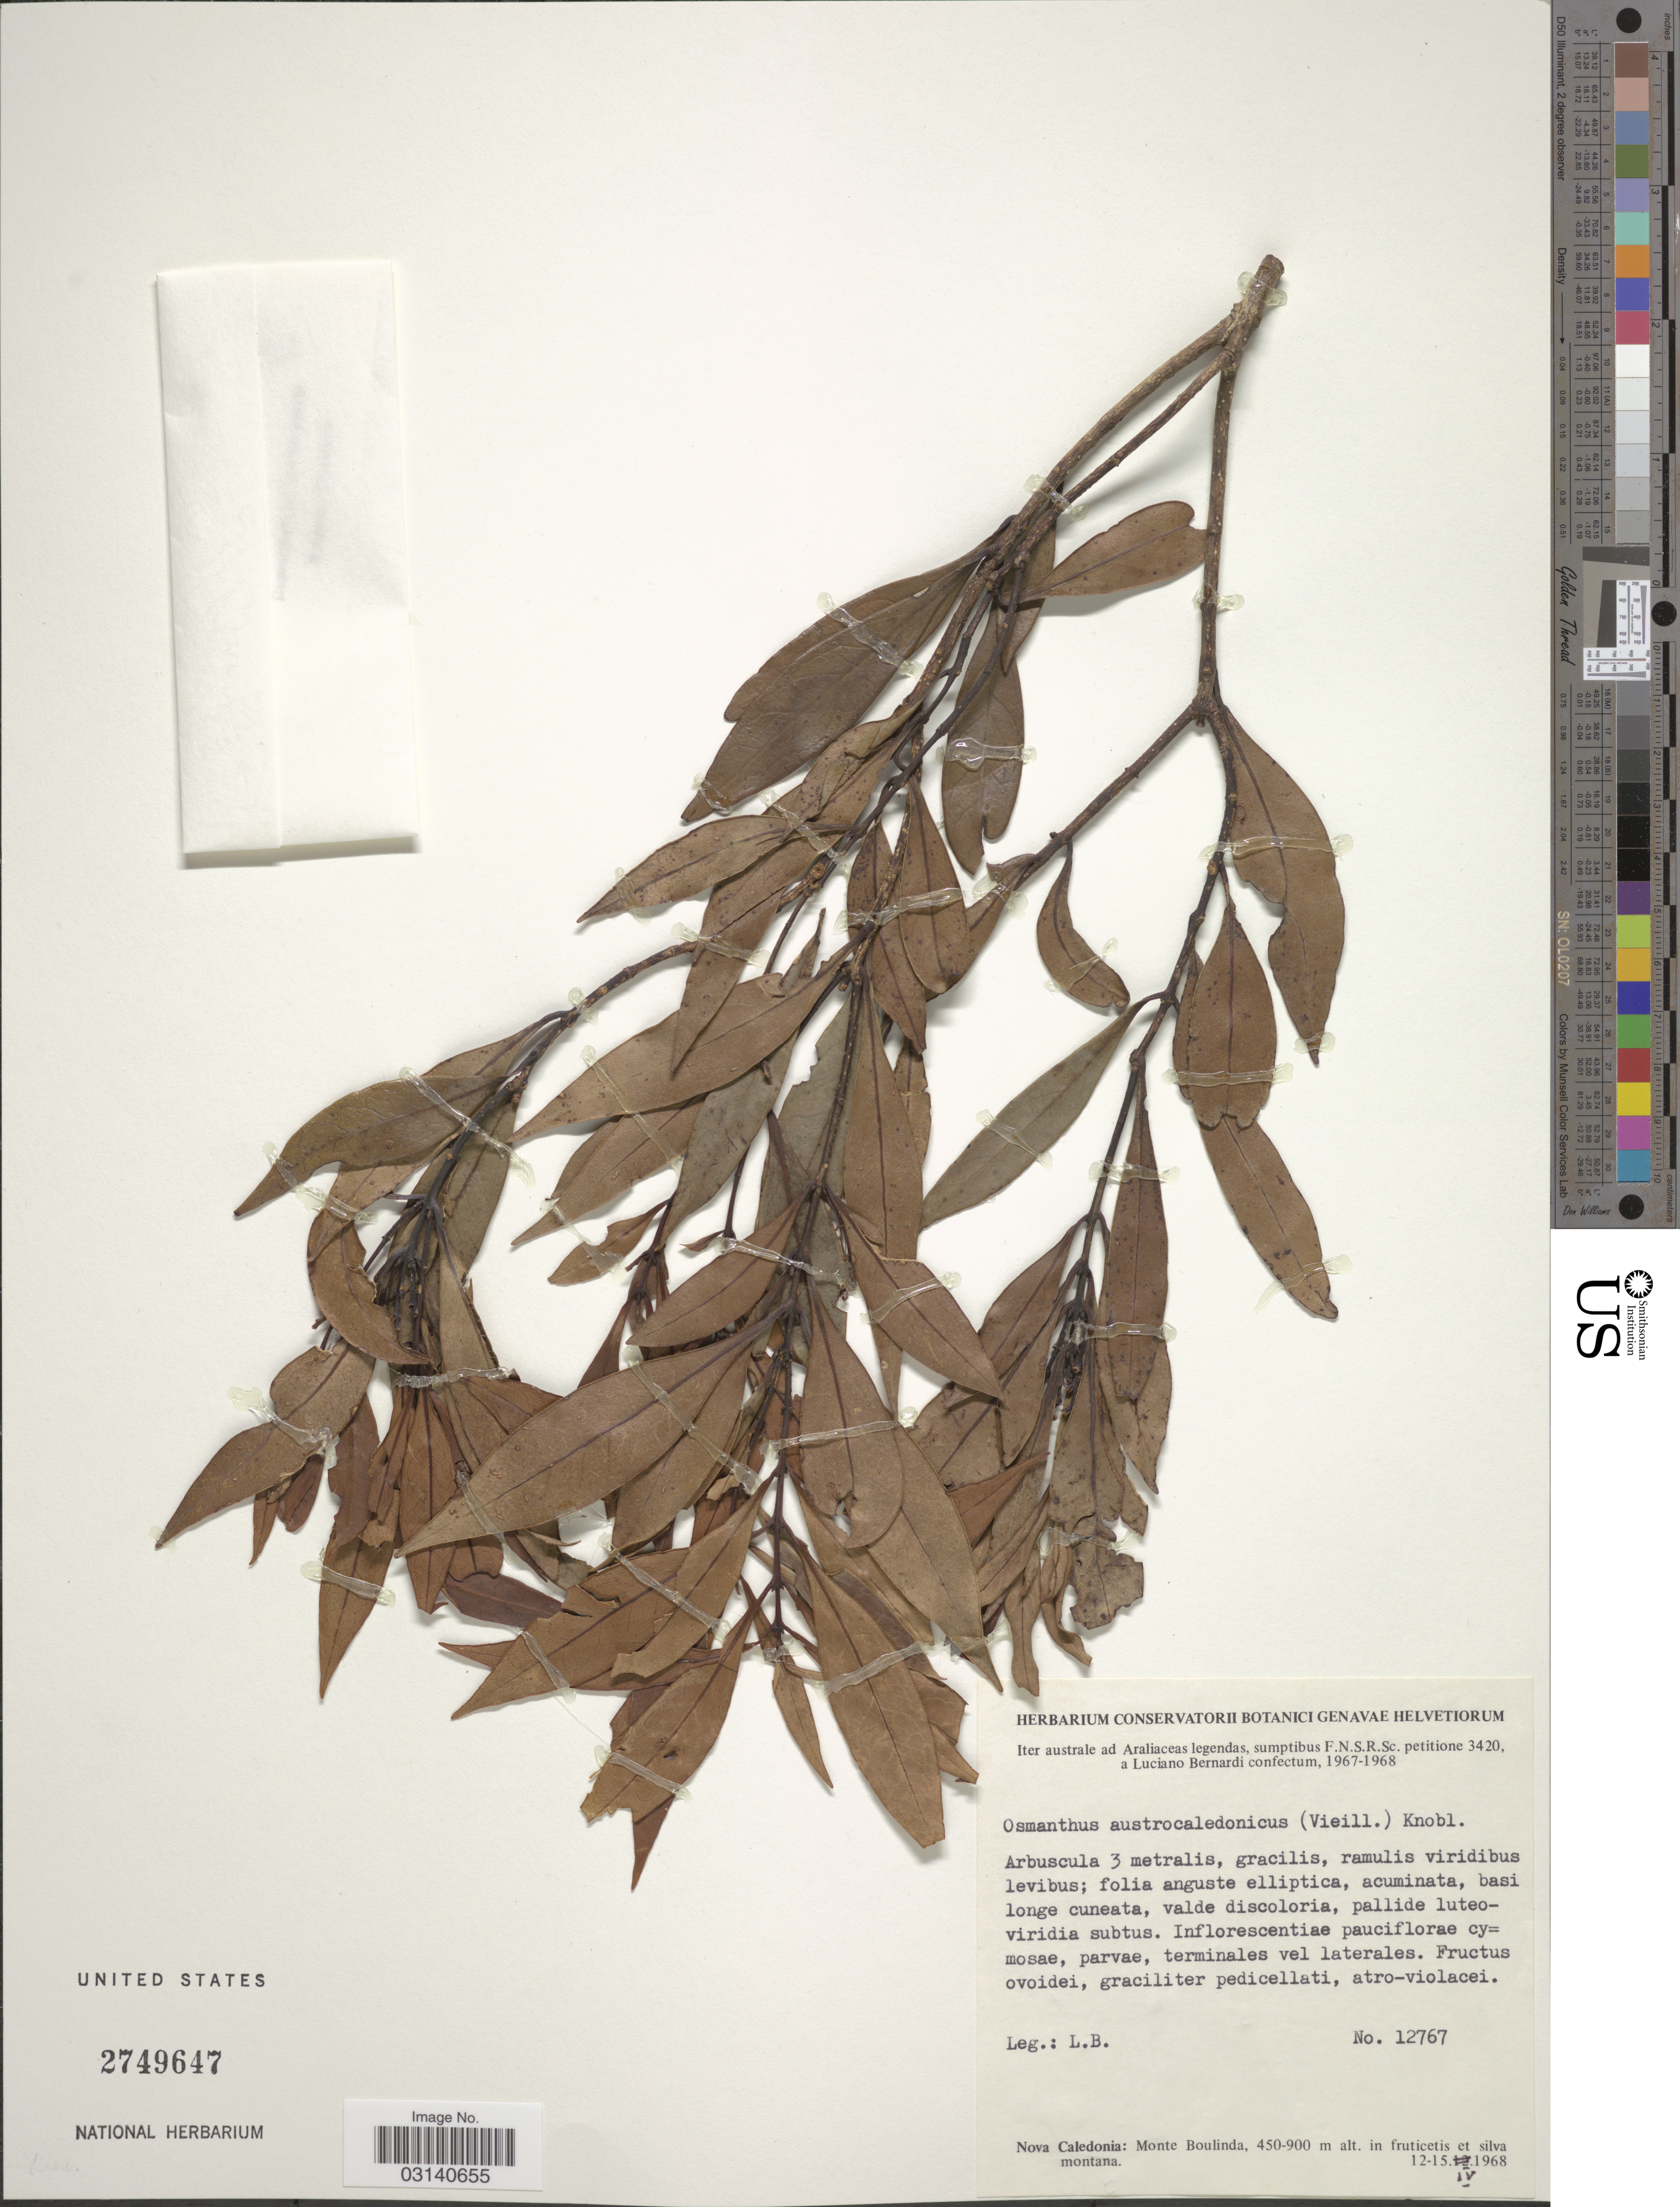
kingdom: Plantae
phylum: Tracheophyta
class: Magnoliopsida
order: Lamiales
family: Oleaceae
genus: Notelaea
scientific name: Notelaea austrocaledonica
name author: Vieill.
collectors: L. Bernardi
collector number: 12767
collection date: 1968-04-12/1968-04-15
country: New Caledonia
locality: Nova Caledonia: Monte Boulinda, in fruticetis et silva montana.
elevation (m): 450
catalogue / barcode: US 2749647